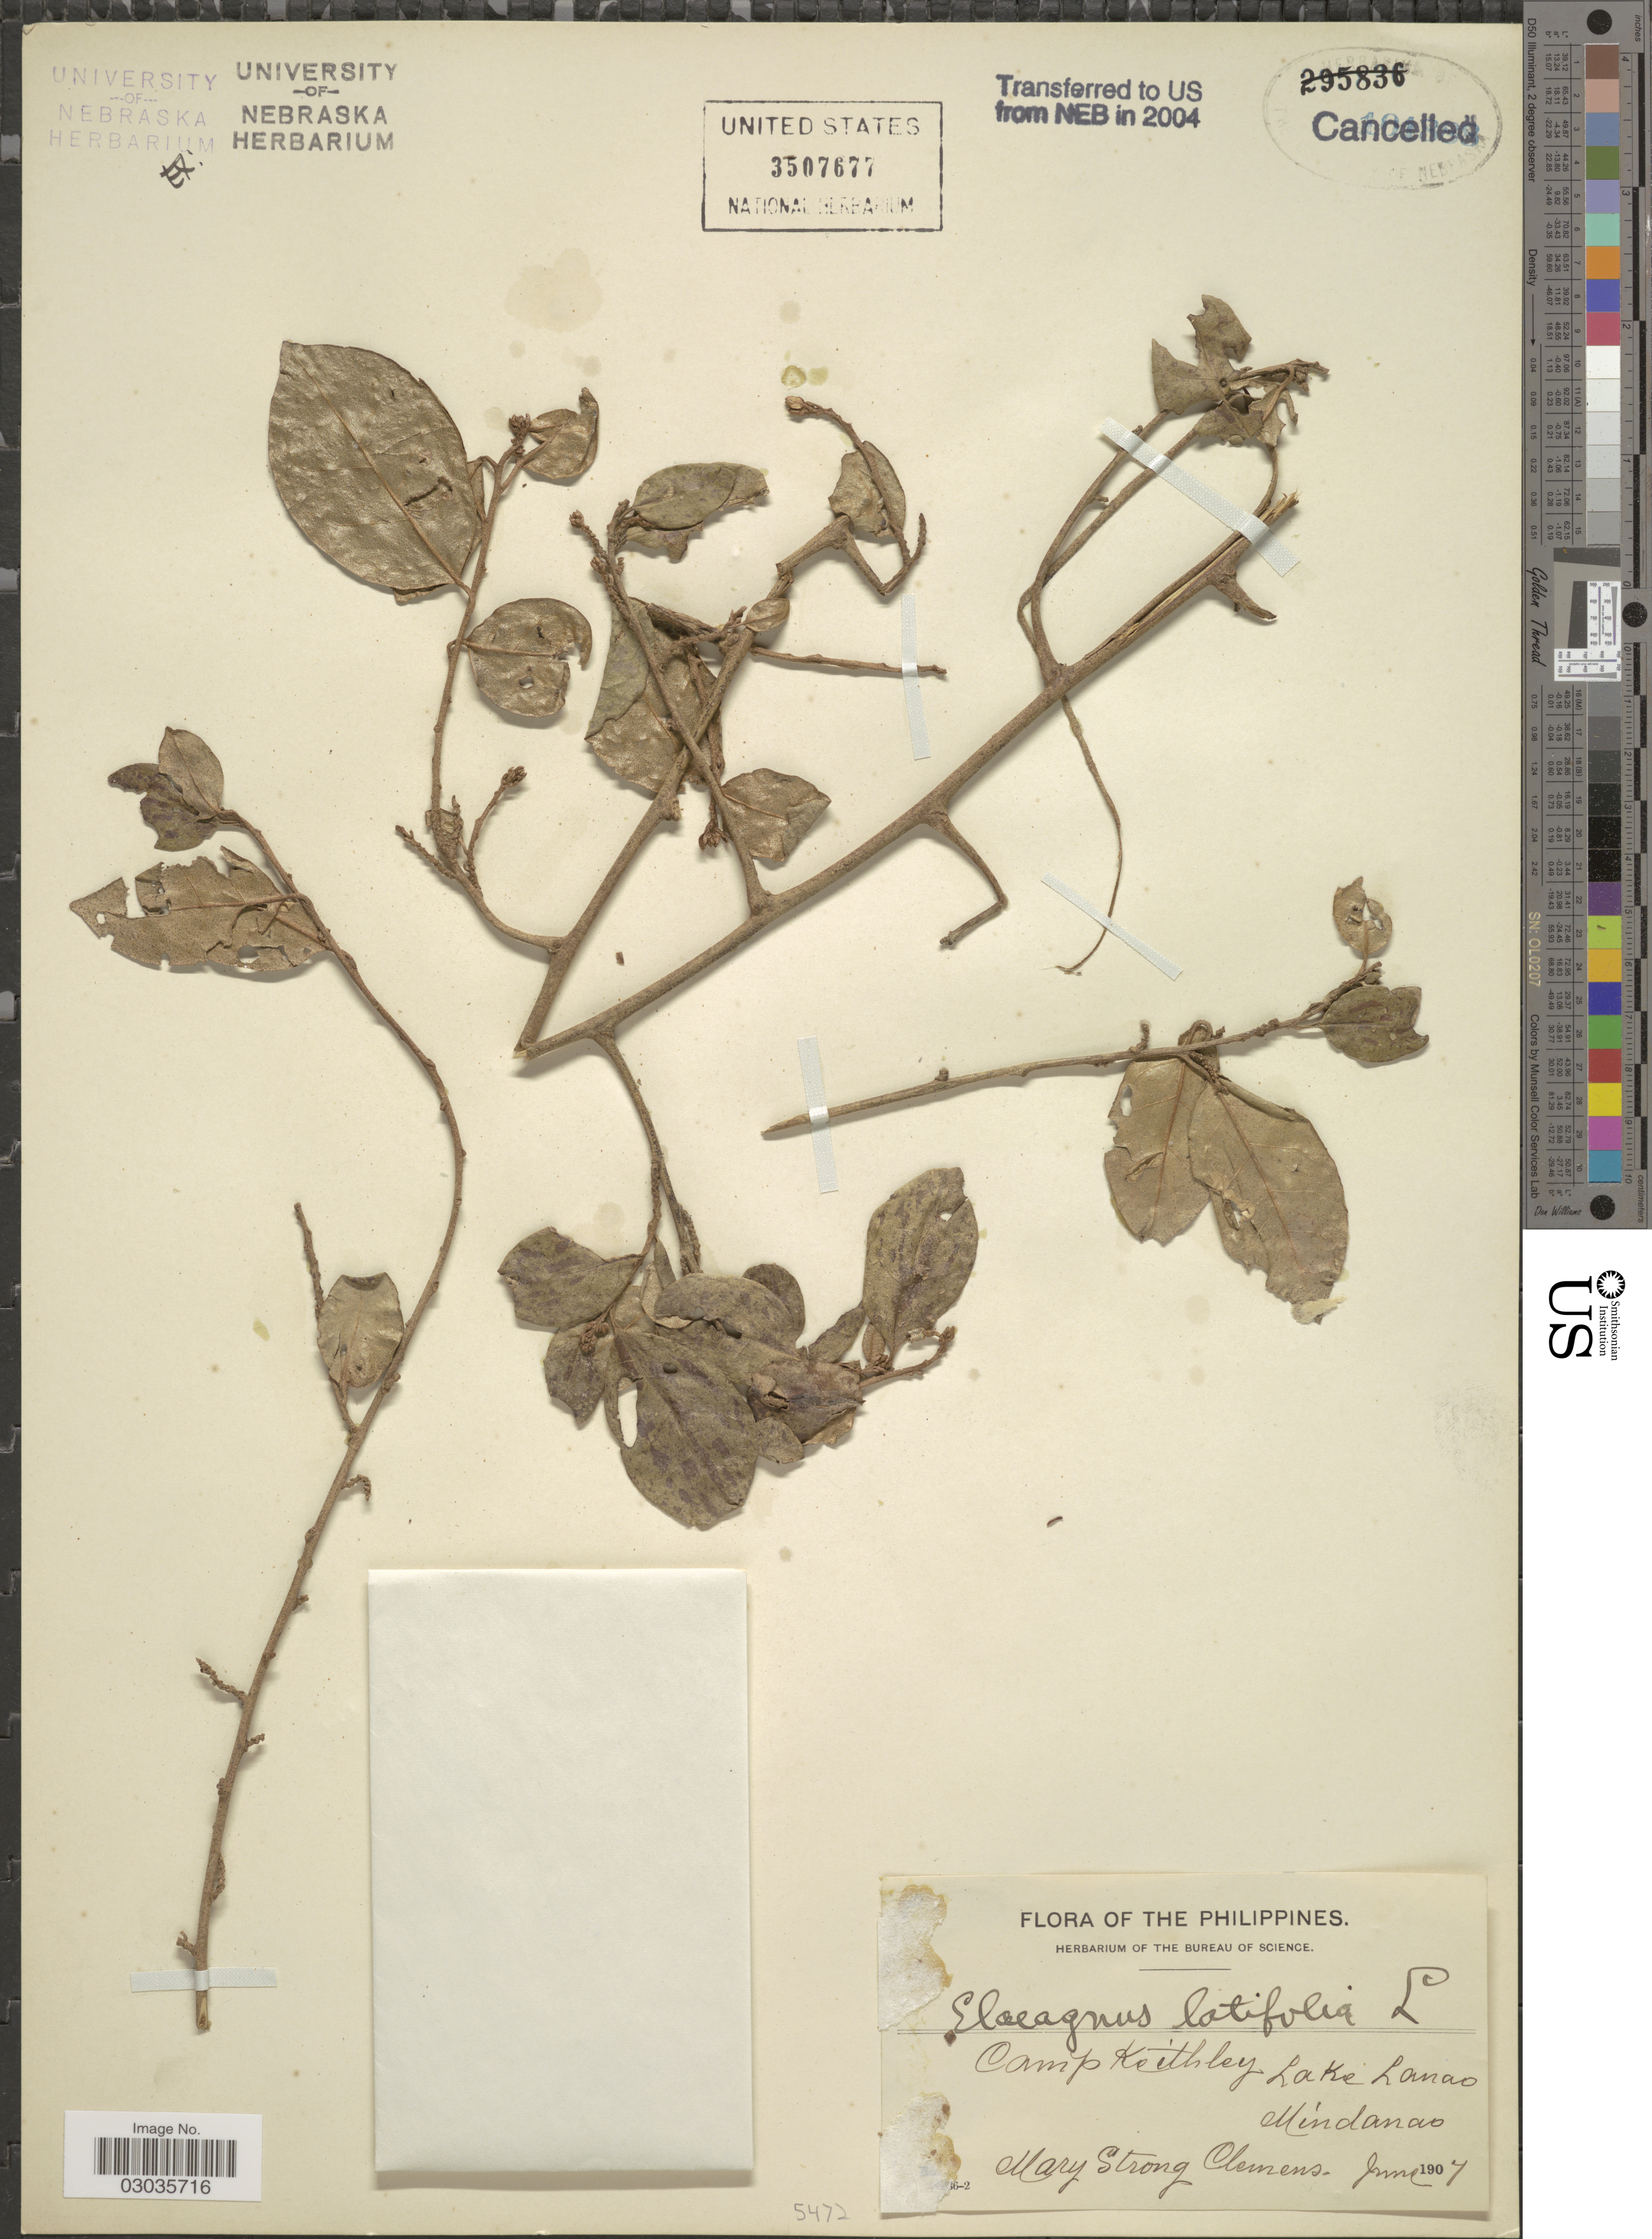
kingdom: Plantae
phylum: Tracheophyta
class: Magnoliopsida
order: Rosales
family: Elaeagnaceae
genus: Elaeagnus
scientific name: Elaeagnus triflora var. triflora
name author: Roxb.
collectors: M. S. Clemens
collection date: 1907-06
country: Philippines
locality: Camp Keithley Lake Lanao. Mindanao.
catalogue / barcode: US 3507677